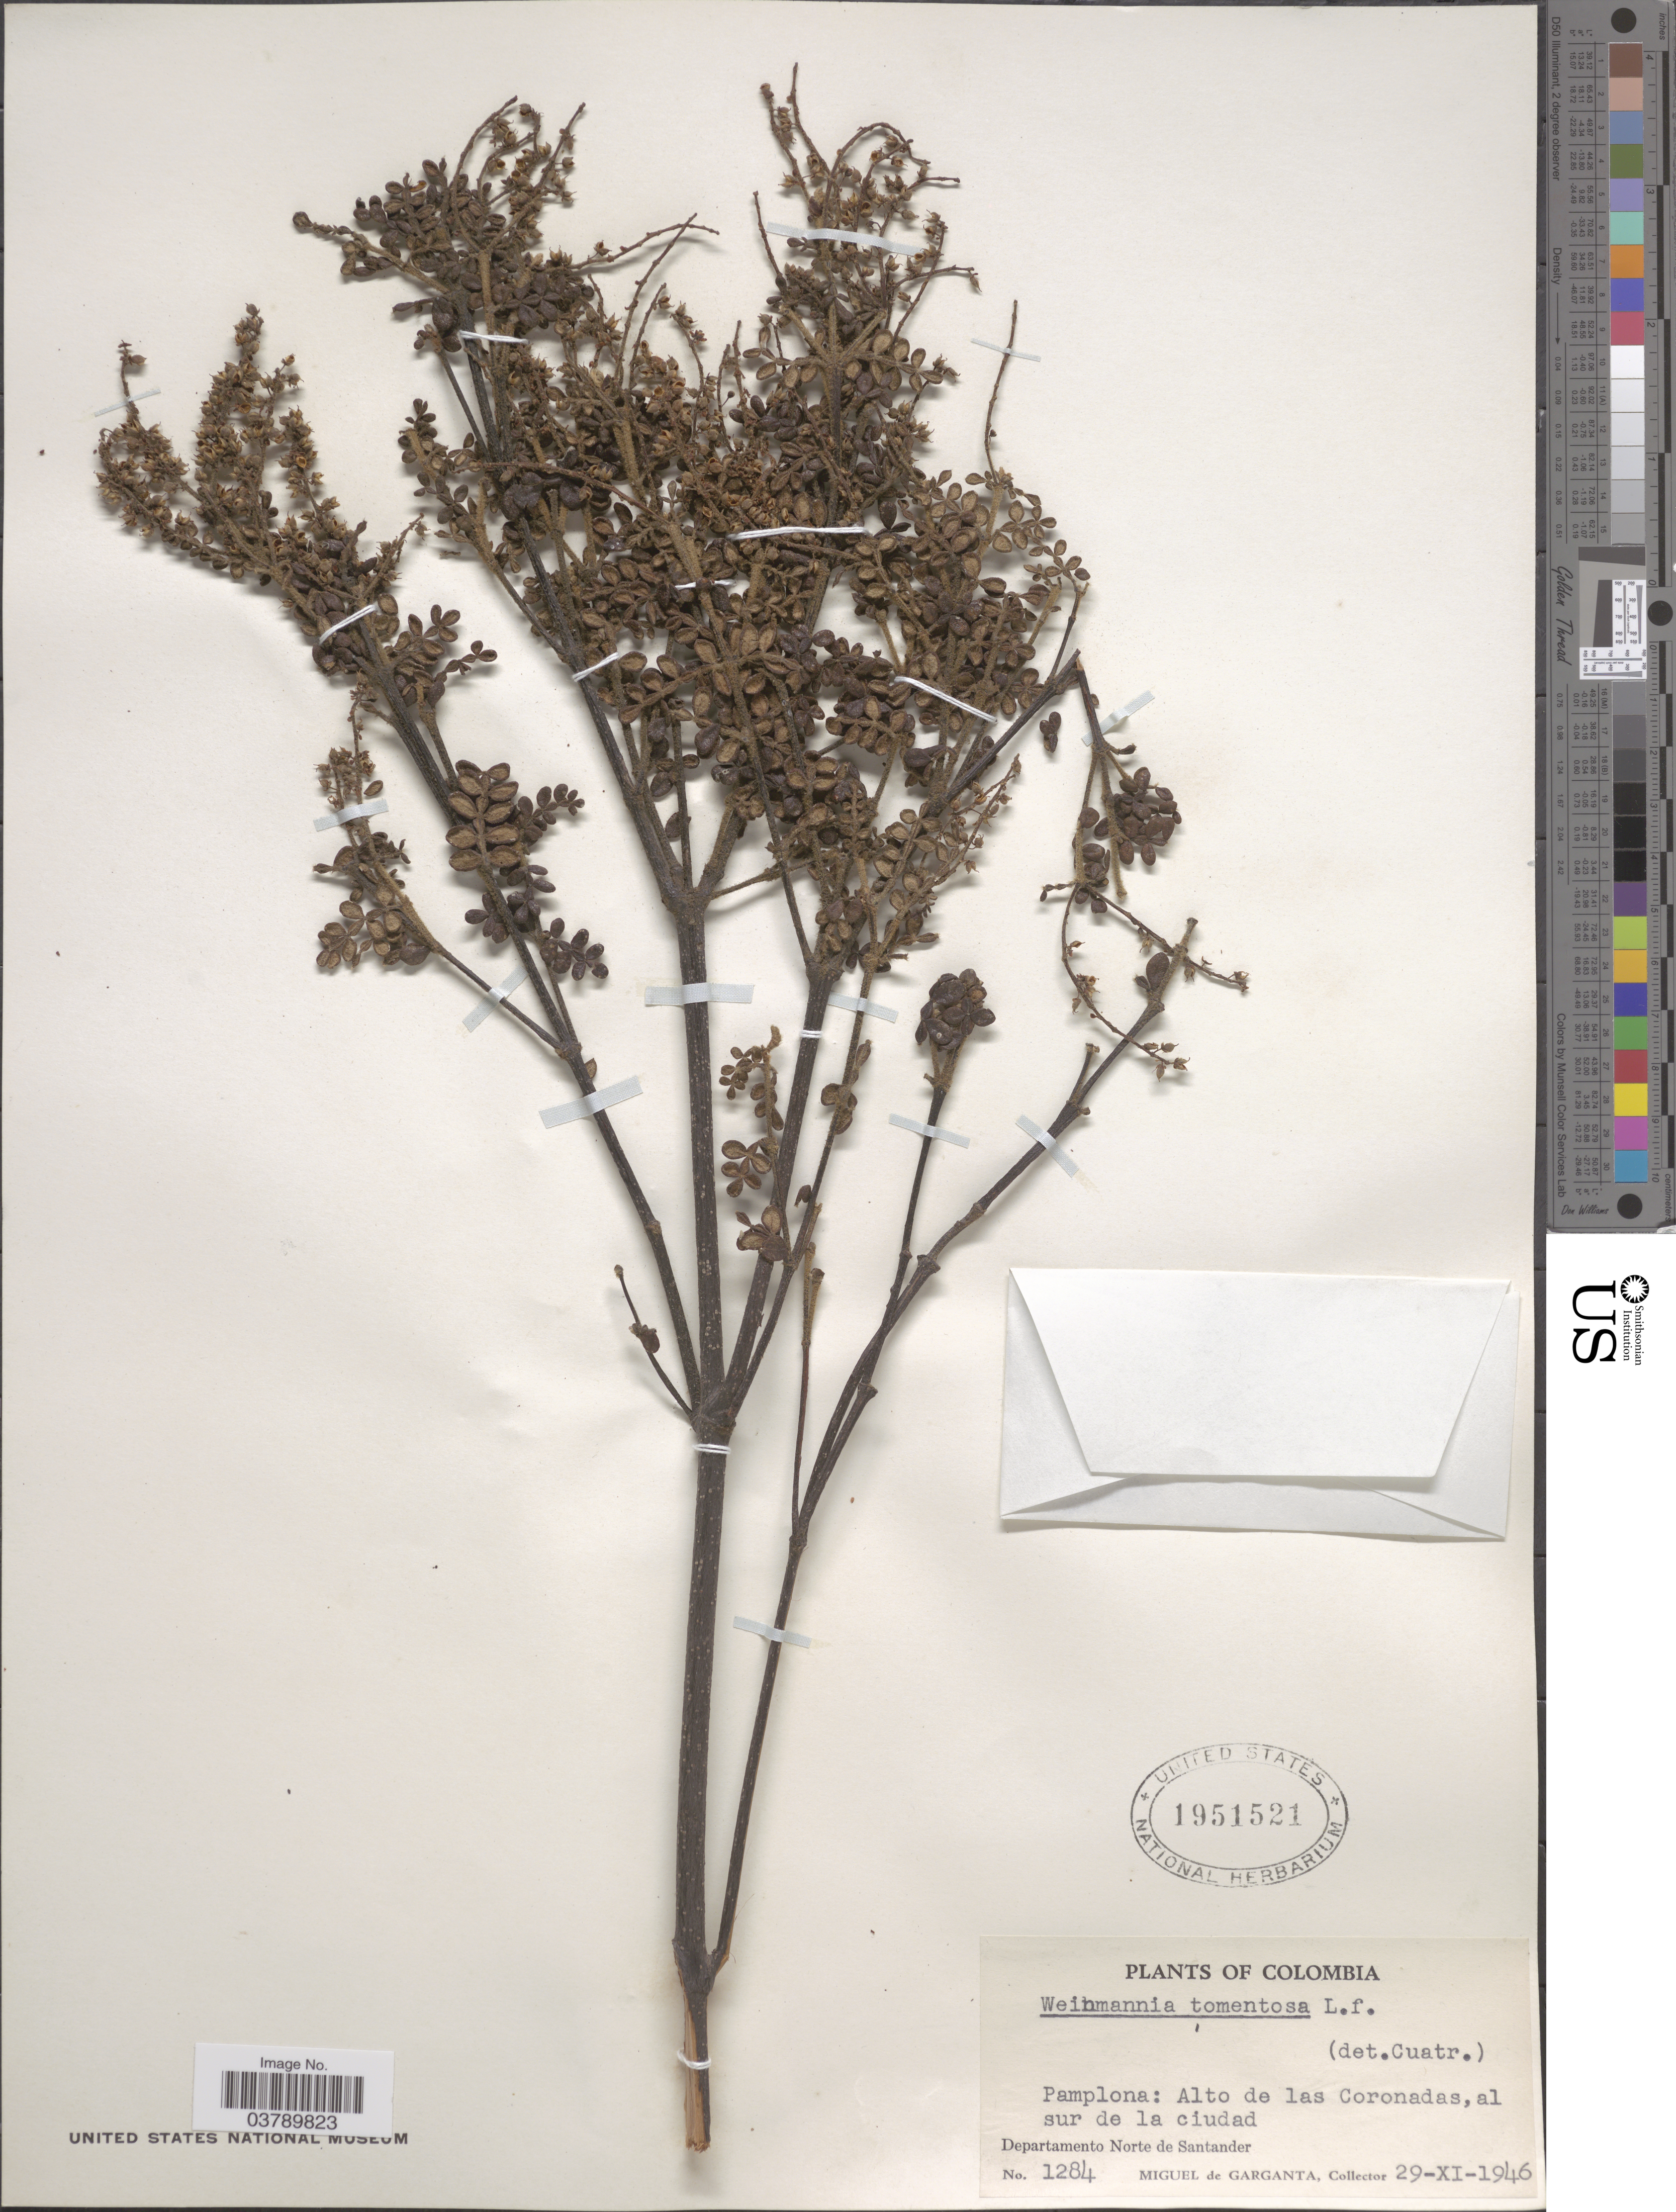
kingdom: Plantae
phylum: Tracheophyta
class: Magnoliopsida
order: Oxalidales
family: Cunoniaceae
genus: Weinmannia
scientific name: Weinmannia tomentosa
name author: L.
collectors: M. Garganta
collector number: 1284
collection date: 1946-11-29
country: Colombia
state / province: Norte de Santander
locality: Pamplona: Alto de las Coronadas, al sur de la ciudad. Departamento Norte de Santander.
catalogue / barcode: US 1951521